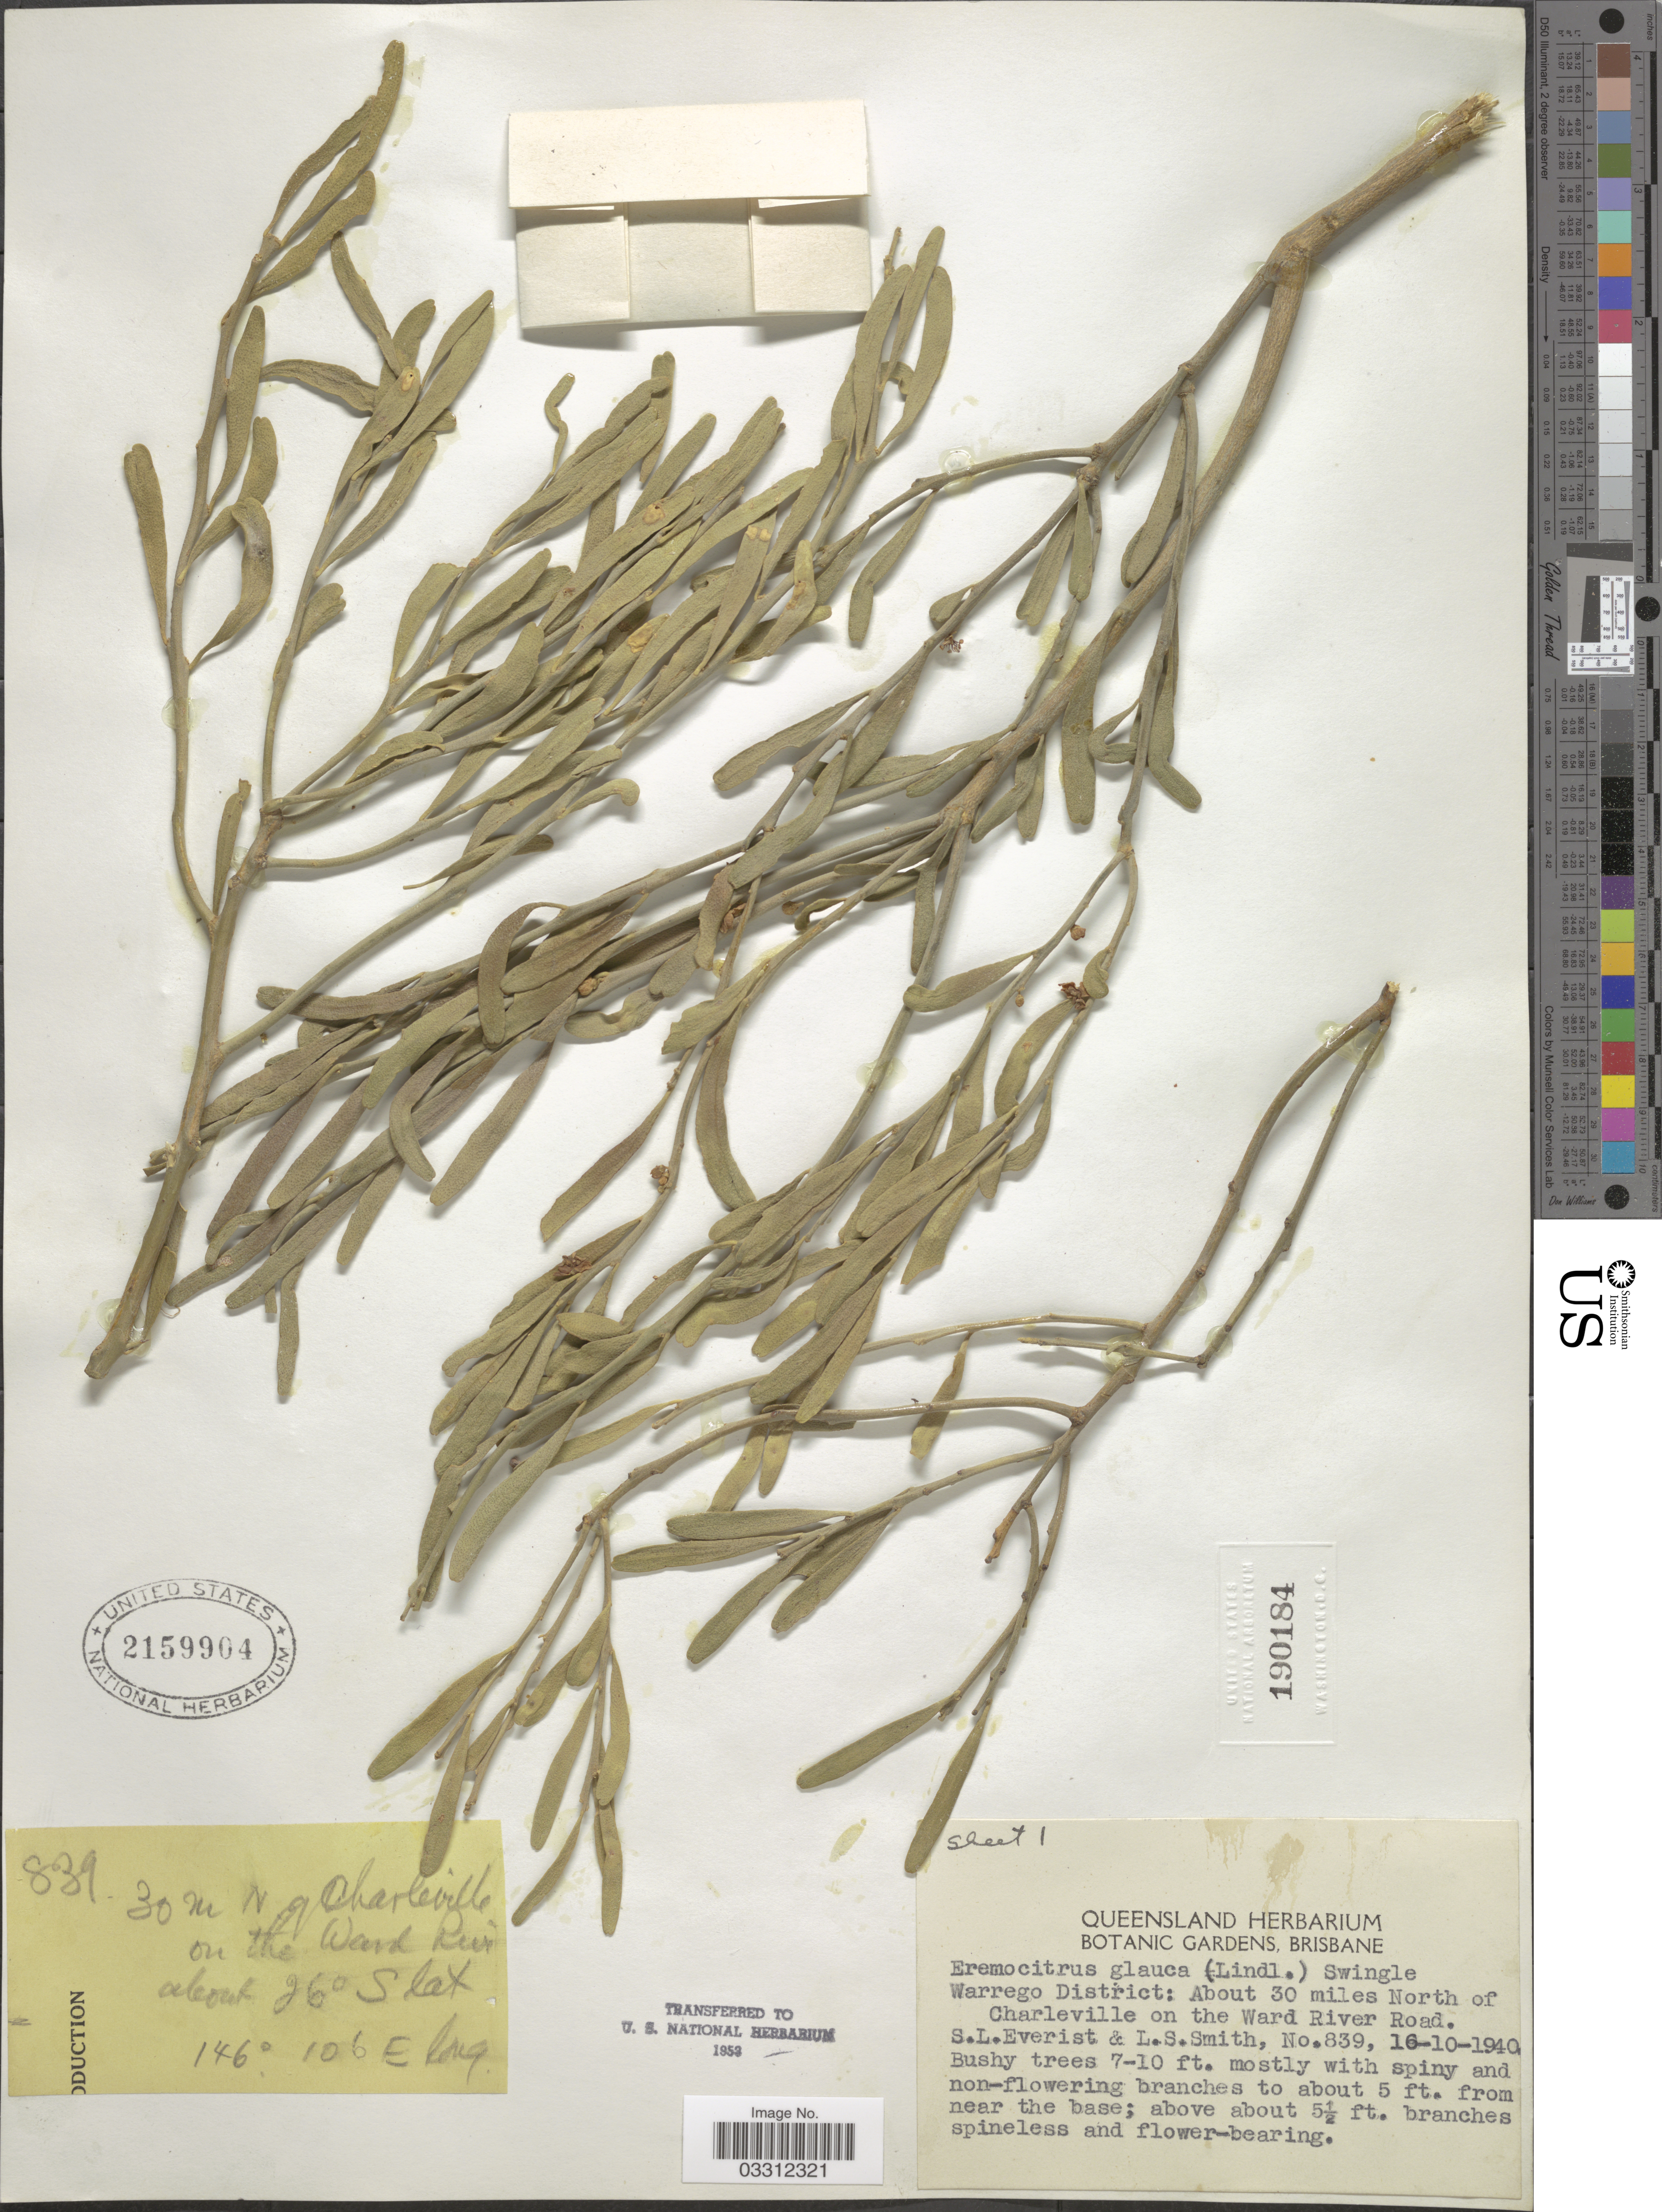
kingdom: Plantae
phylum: Tracheophyta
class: Magnoliopsida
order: Sapindales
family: Rutaceae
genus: Citrus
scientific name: Citrus glauca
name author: (Lindl.) Burkill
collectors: S. Everist & L. Smith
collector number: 839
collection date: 1940-10-16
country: Australia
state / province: Queensland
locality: Warrego District: About 30 miles North of Charleville on the Ward River Road.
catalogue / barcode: US 2159904